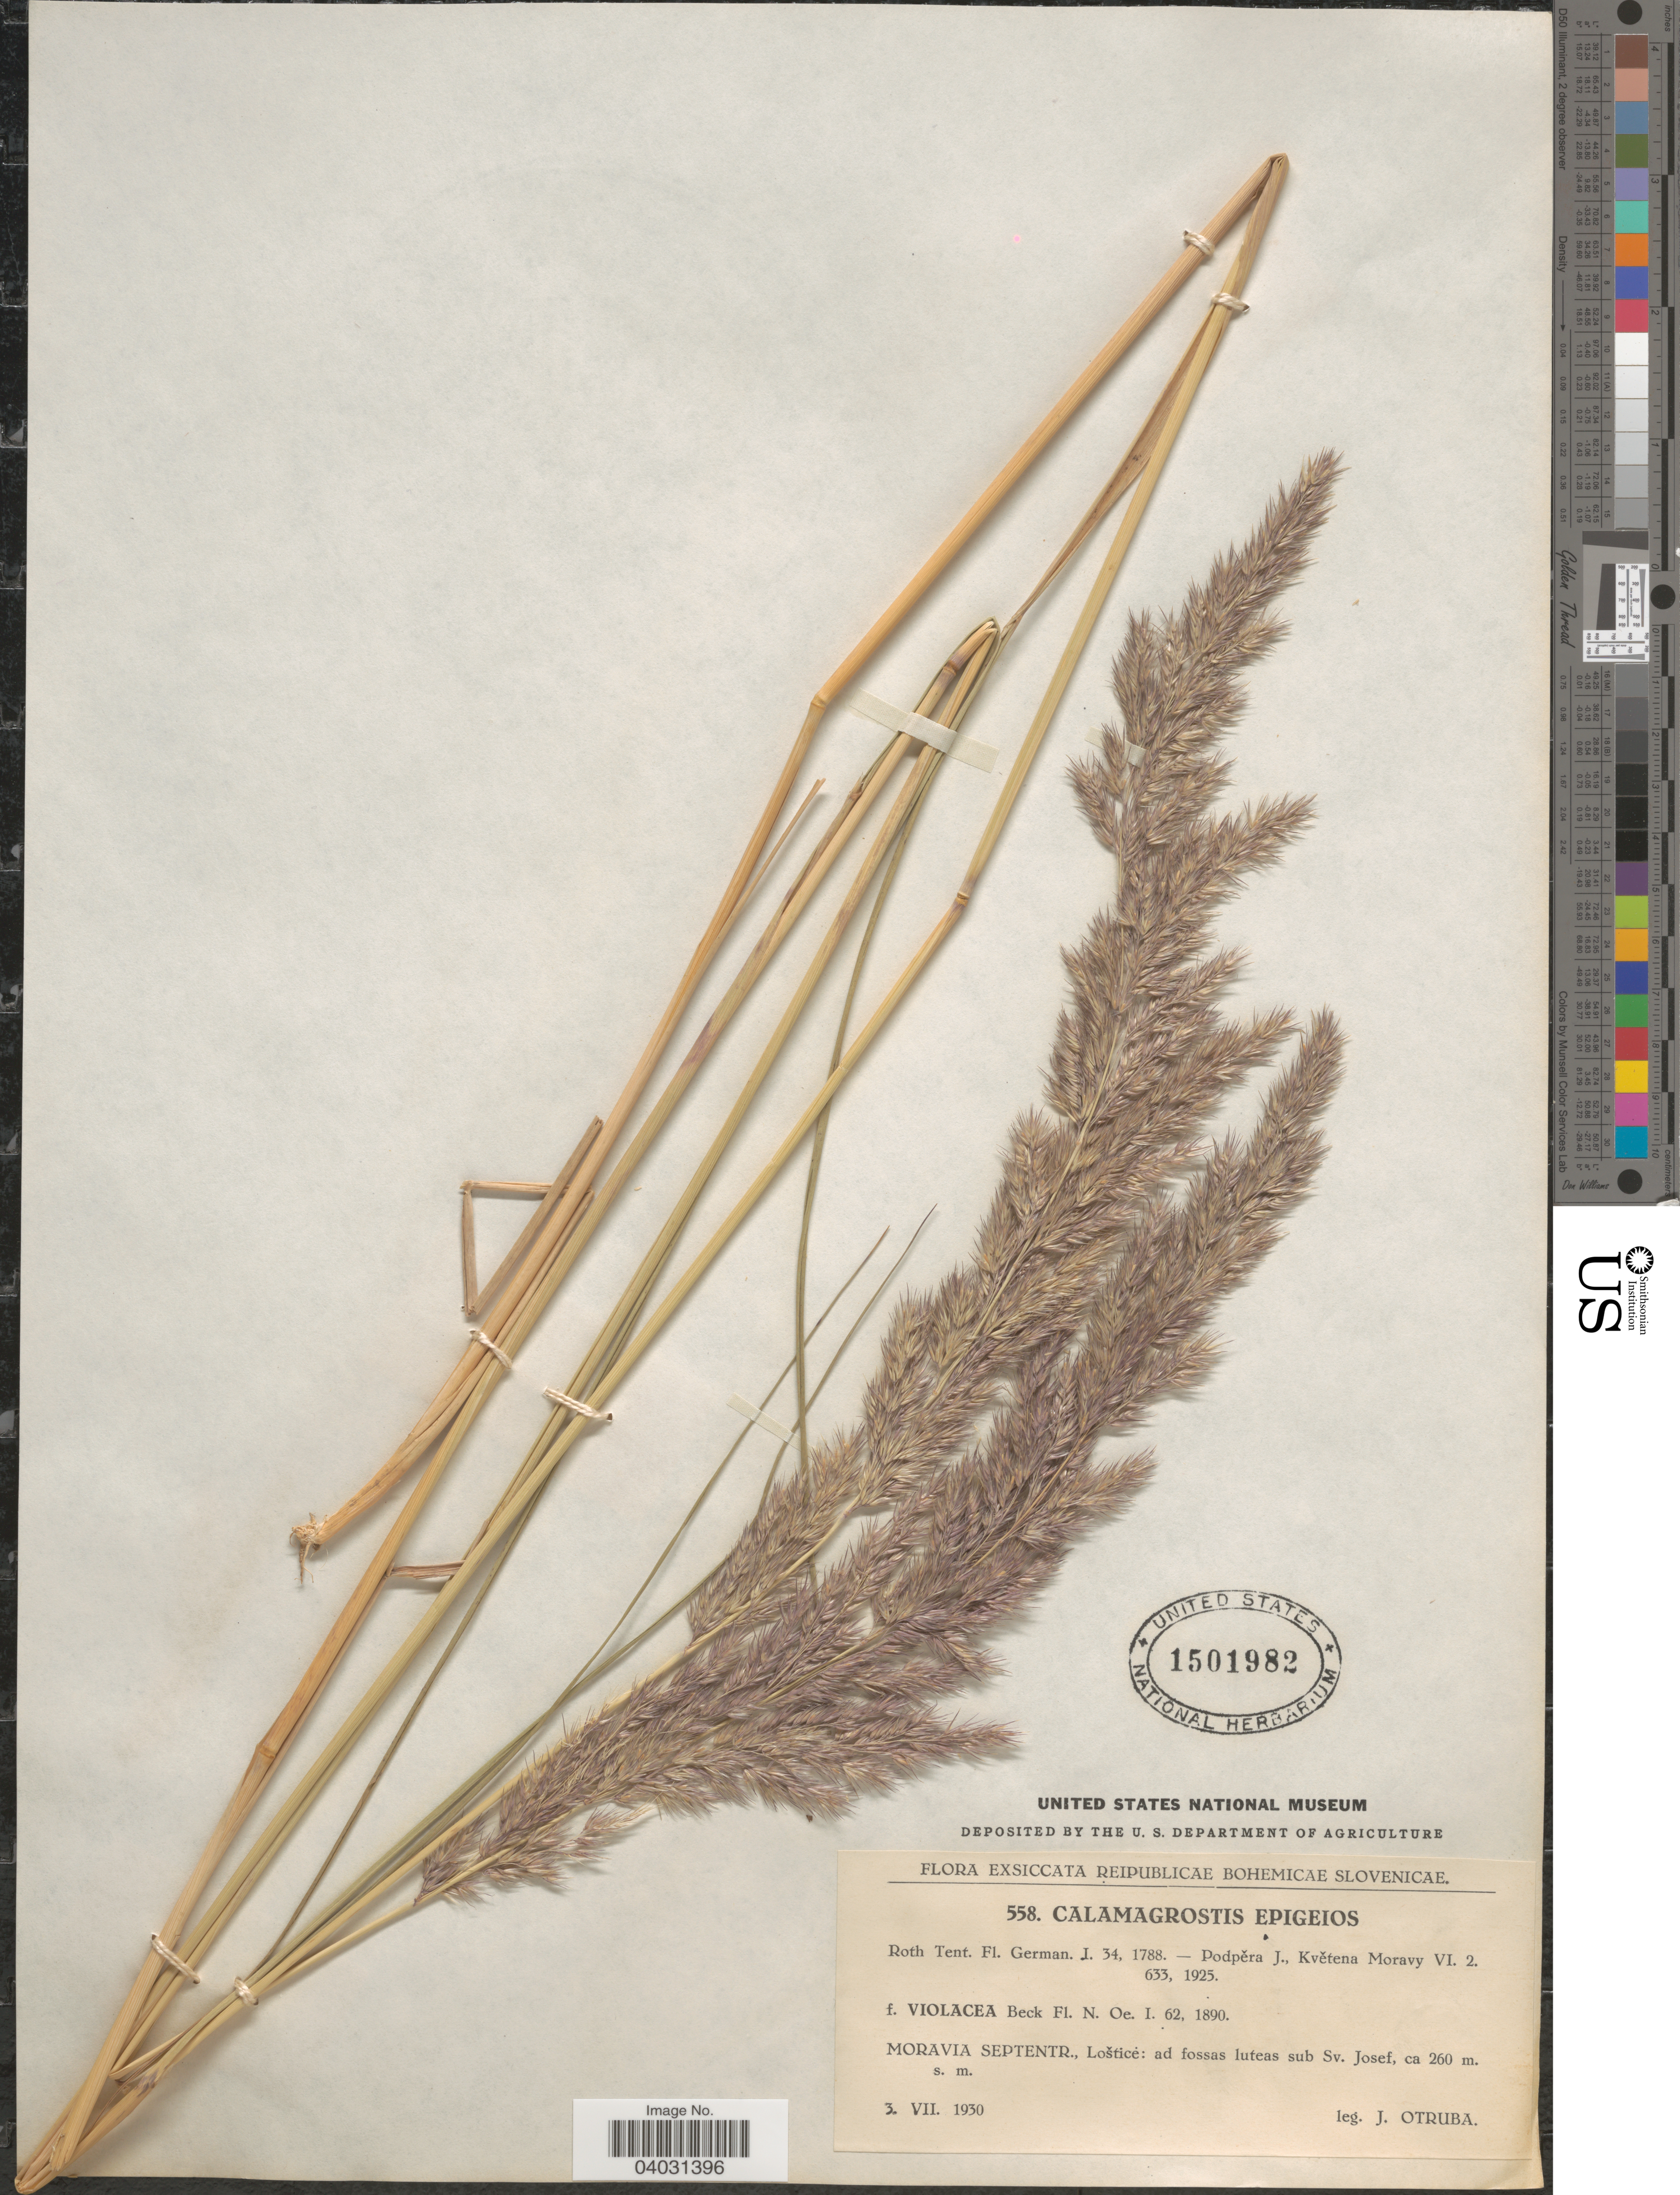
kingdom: Plantae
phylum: Tracheophyta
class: Liliopsida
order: Poales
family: Poaceae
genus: Calamagrostis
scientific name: Calamagrostis epigeios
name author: (L.) Roth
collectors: J. Otruba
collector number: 558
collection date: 1930-07-03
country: Czechia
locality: Moravia Septentr., Lošticė: ad fossas luteas sub Sv. Josef.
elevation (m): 260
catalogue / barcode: US 1501982